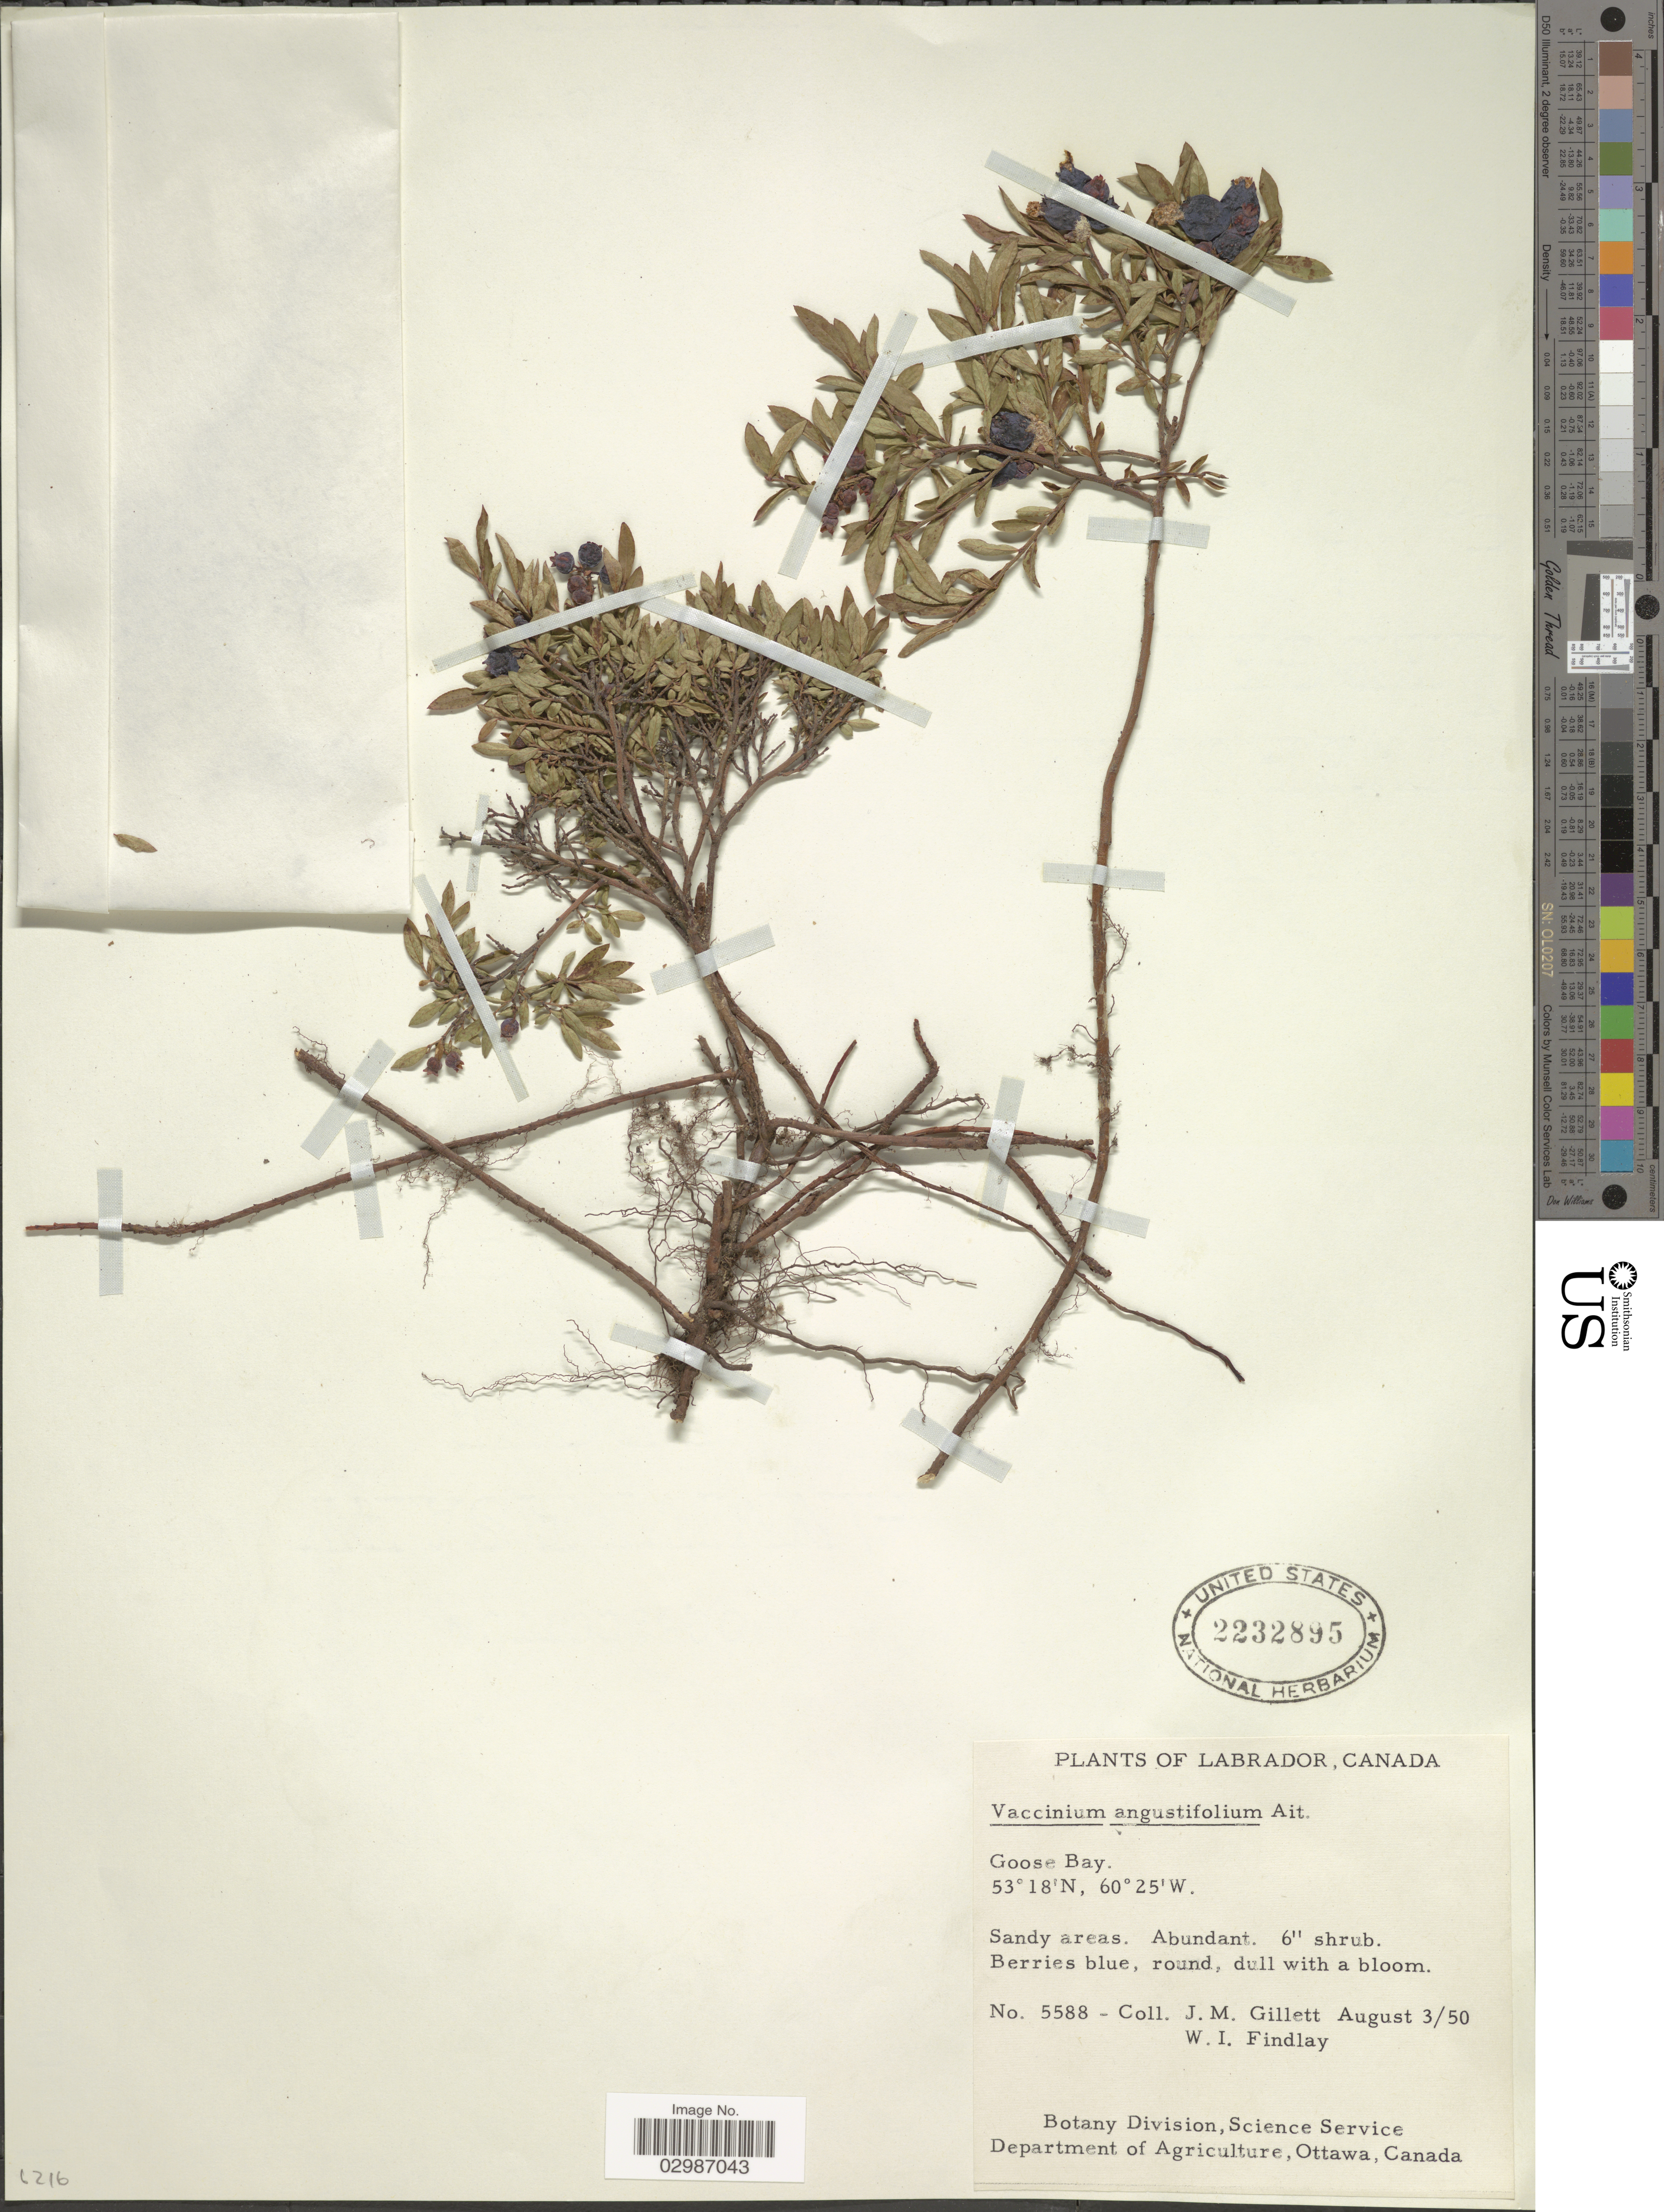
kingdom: Plantae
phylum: Tracheophyta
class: Magnoliopsida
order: Ericales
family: Ericaceae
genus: Vaccinium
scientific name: Vaccinium angustifolium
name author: Aiton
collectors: J. M. Gillett & W. Findlay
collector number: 5588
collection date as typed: Transcribed d/m/y: 3/8/50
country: Canada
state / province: Newfoundland and Labrador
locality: Labrador. Goose Bay.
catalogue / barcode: US 2232895